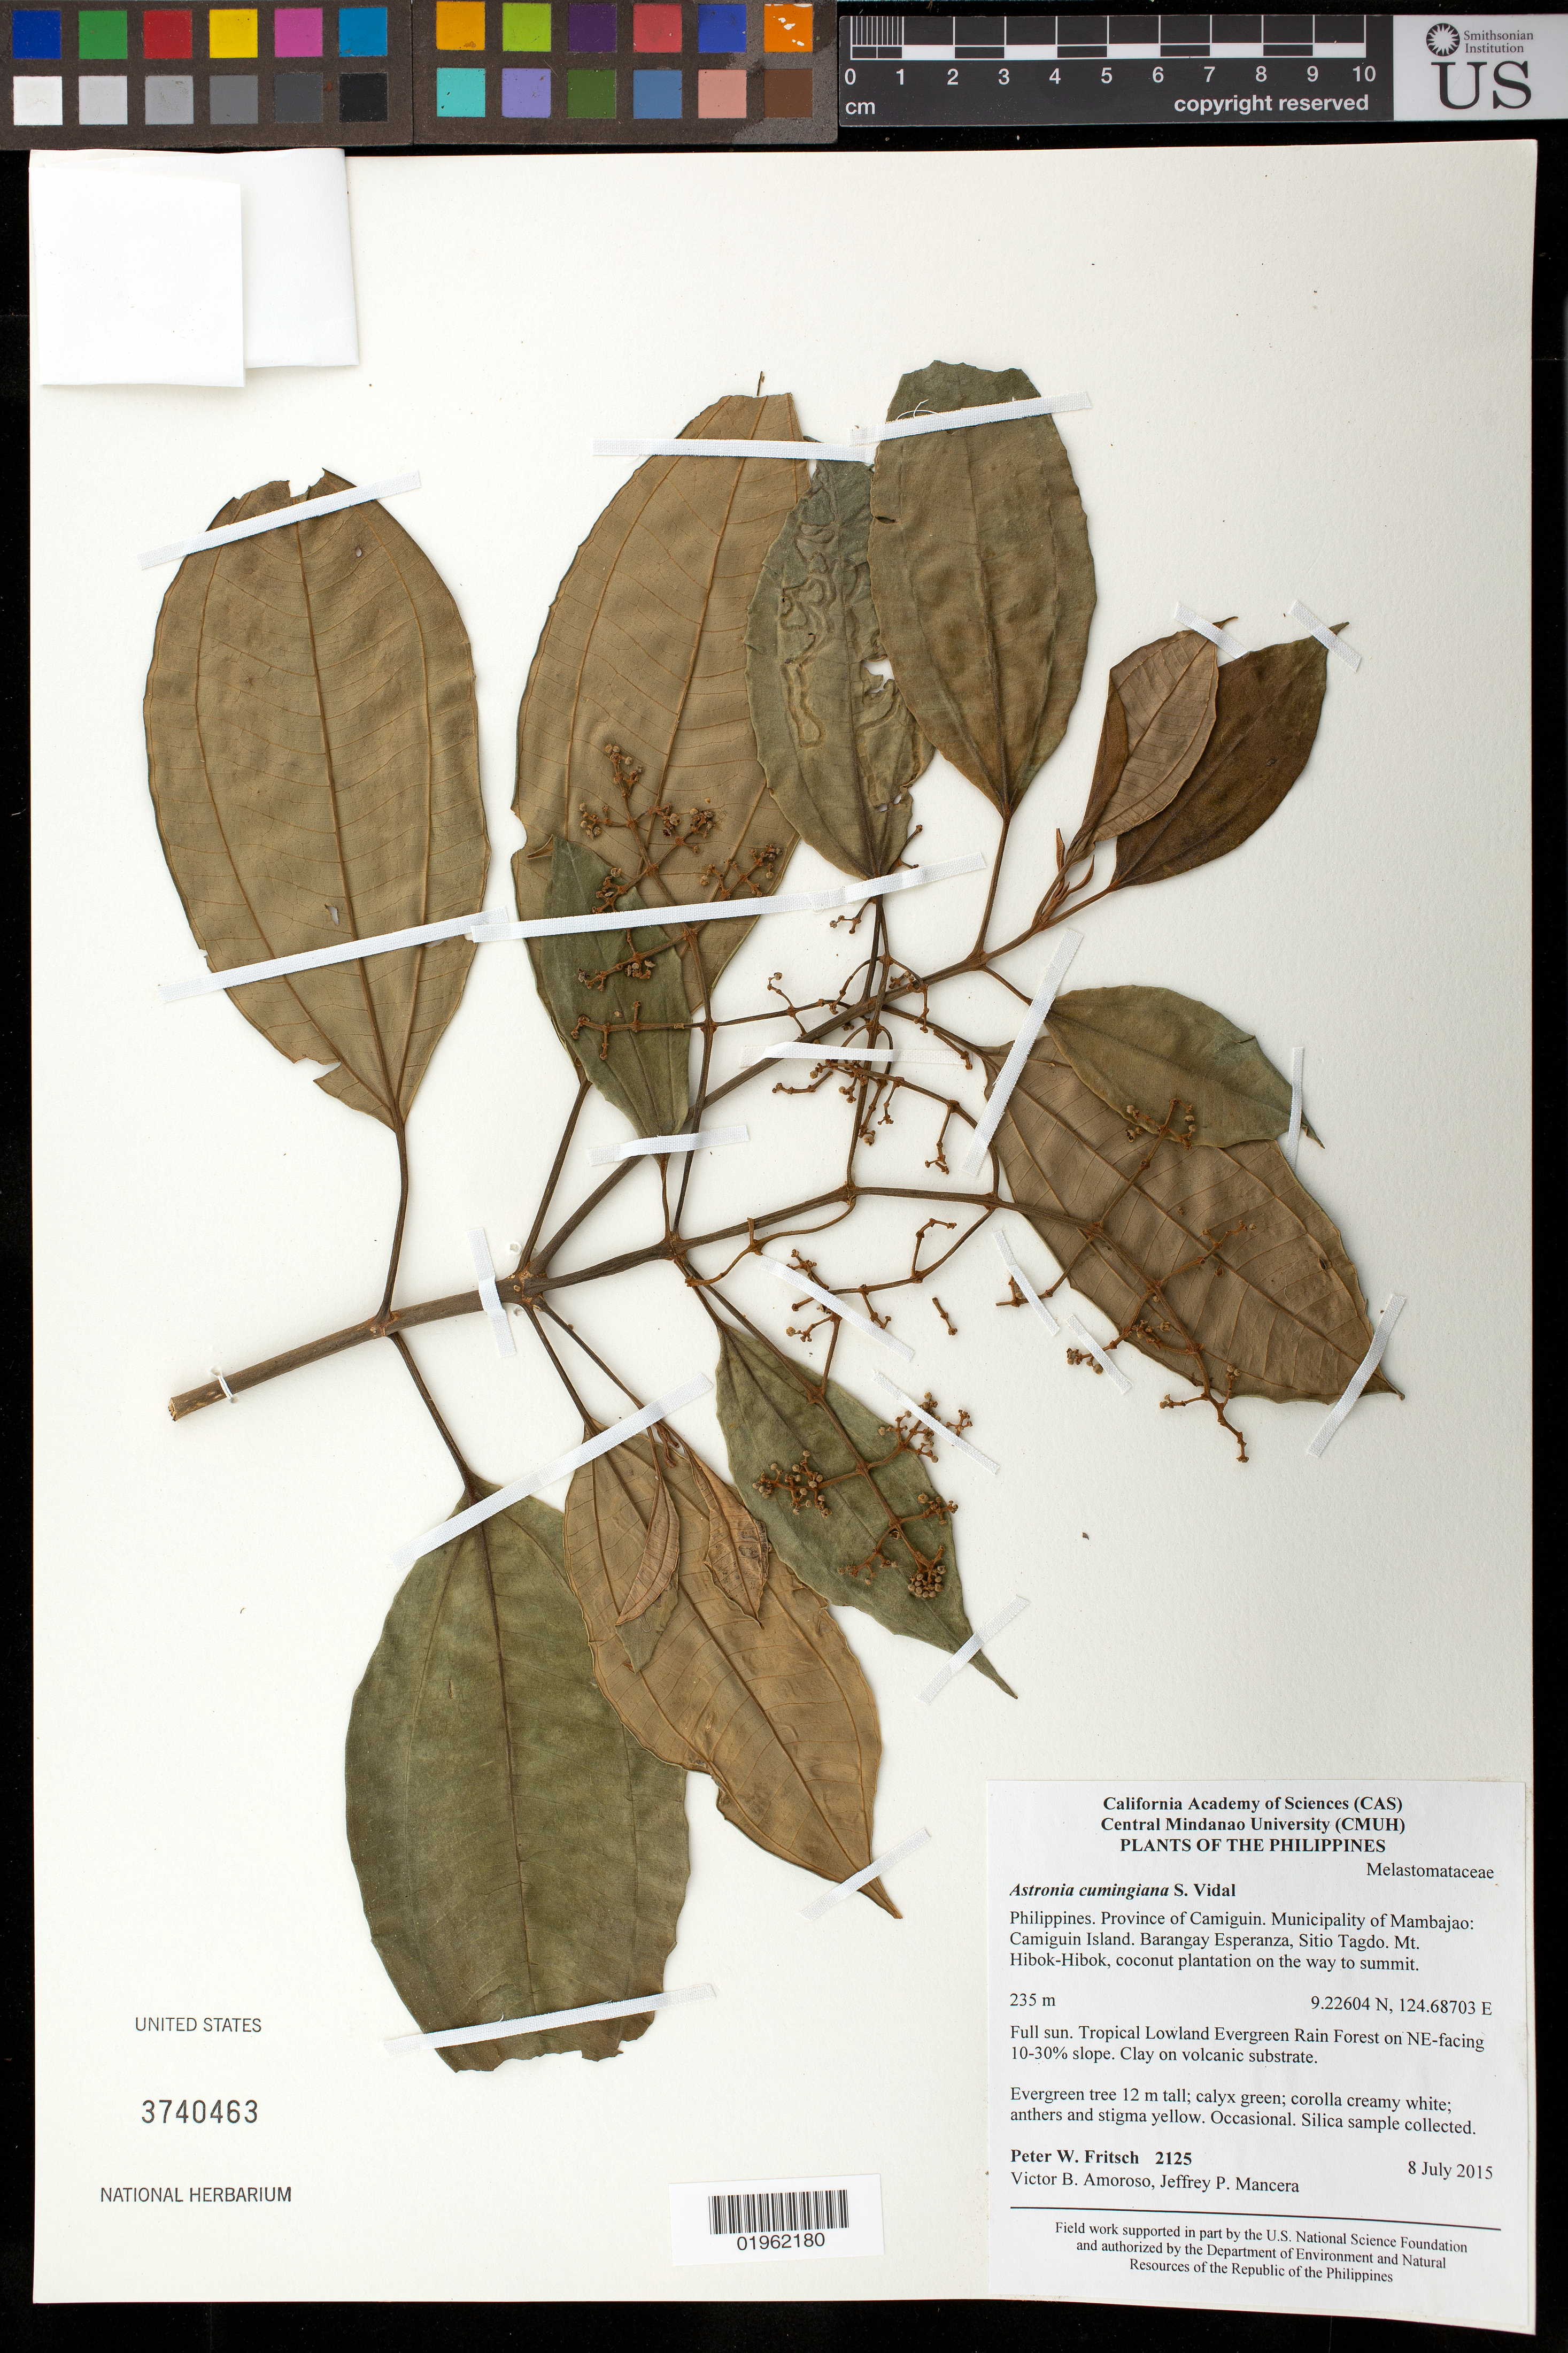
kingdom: Plantae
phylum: Tracheophyta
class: Magnoliopsida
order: Myrtales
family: Melastomataceae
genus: Astronia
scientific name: Astronia cumingiana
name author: S. Vidal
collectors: P. W. Fritsch, V. Amoroso, J. Mancera & J. Opiso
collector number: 2125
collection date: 2015-07-08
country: Philippines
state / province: Northern Mindanao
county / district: Camiguin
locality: Camiguin Island. Barangay Espanza, Sitio Tagdo, Mt. Hibok-Hibok, coconut plantation on way to summit.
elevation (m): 235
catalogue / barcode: US 3740463